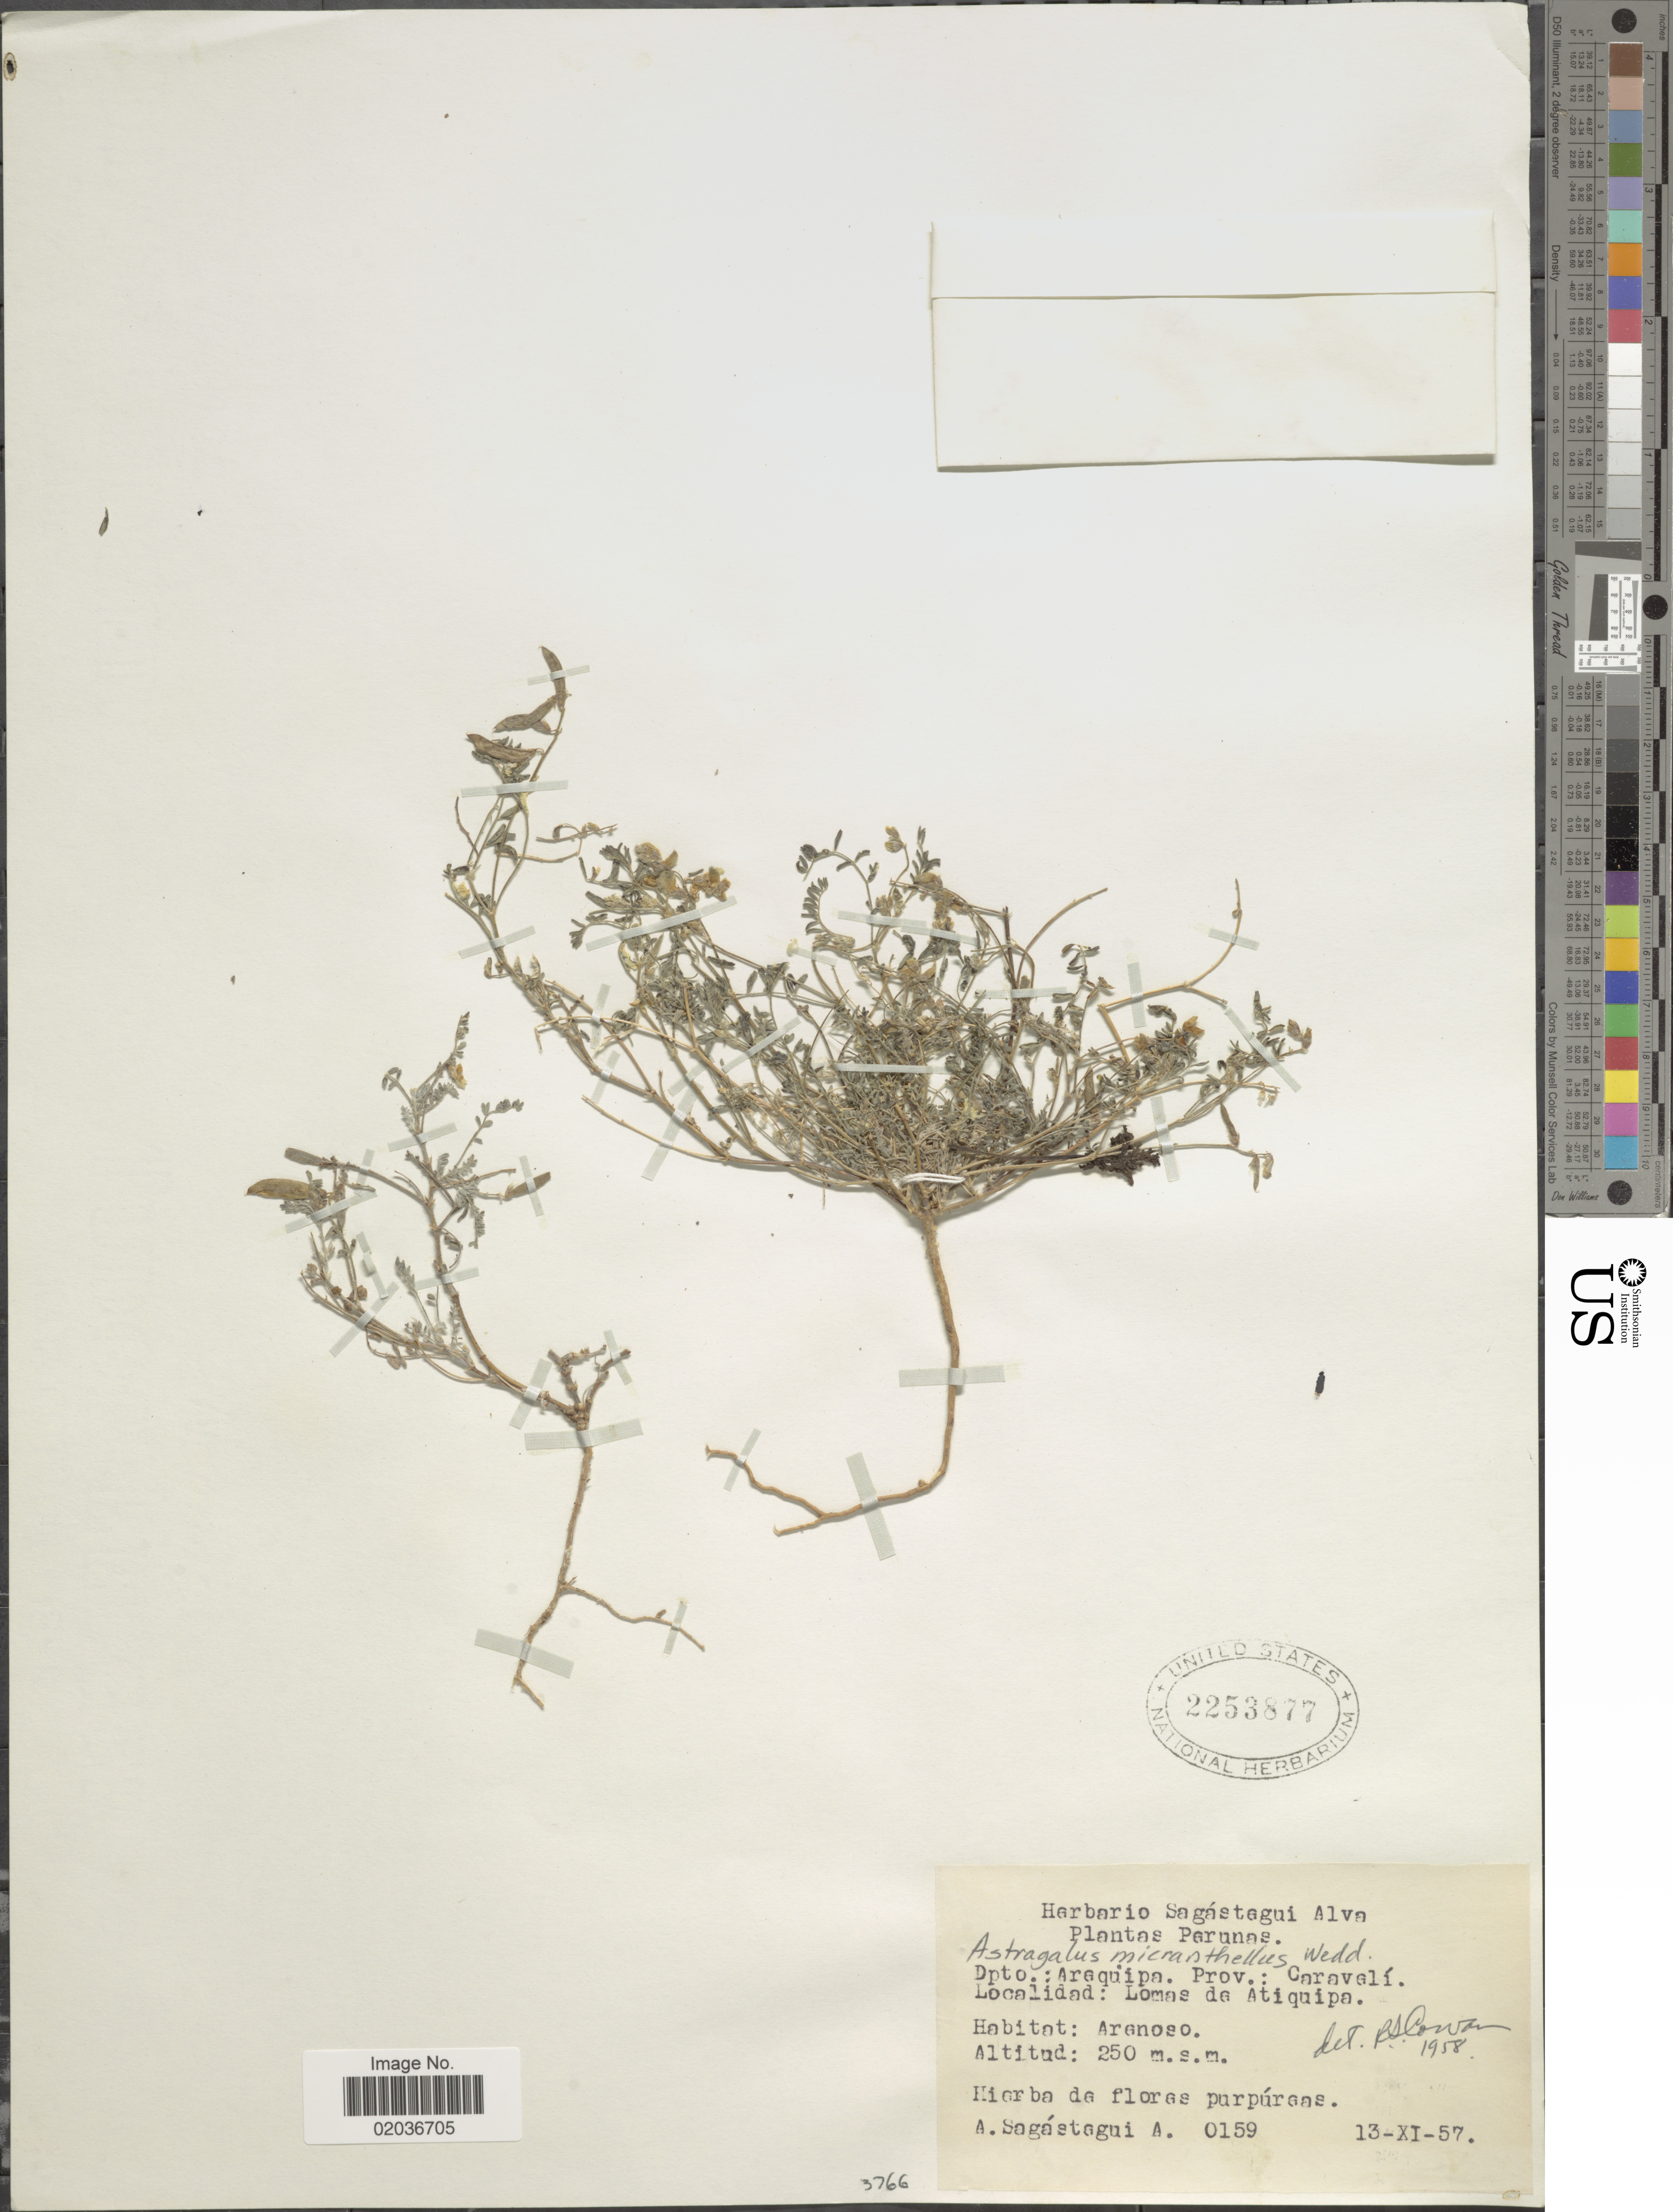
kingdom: Plantae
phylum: Tracheophyta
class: Magnoliopsida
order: Fabales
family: Fabaceae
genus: Astragalus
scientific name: Astragalus micranthellus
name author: Wedd.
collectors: A. Sagástegui A.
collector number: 0159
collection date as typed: Transcribed d/m/y: 13/11/57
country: Peru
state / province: Arequipa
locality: Dpto. Araquipa. Prov. Caravelí. Lomas de Atiquipa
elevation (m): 250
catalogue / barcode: US 2253877